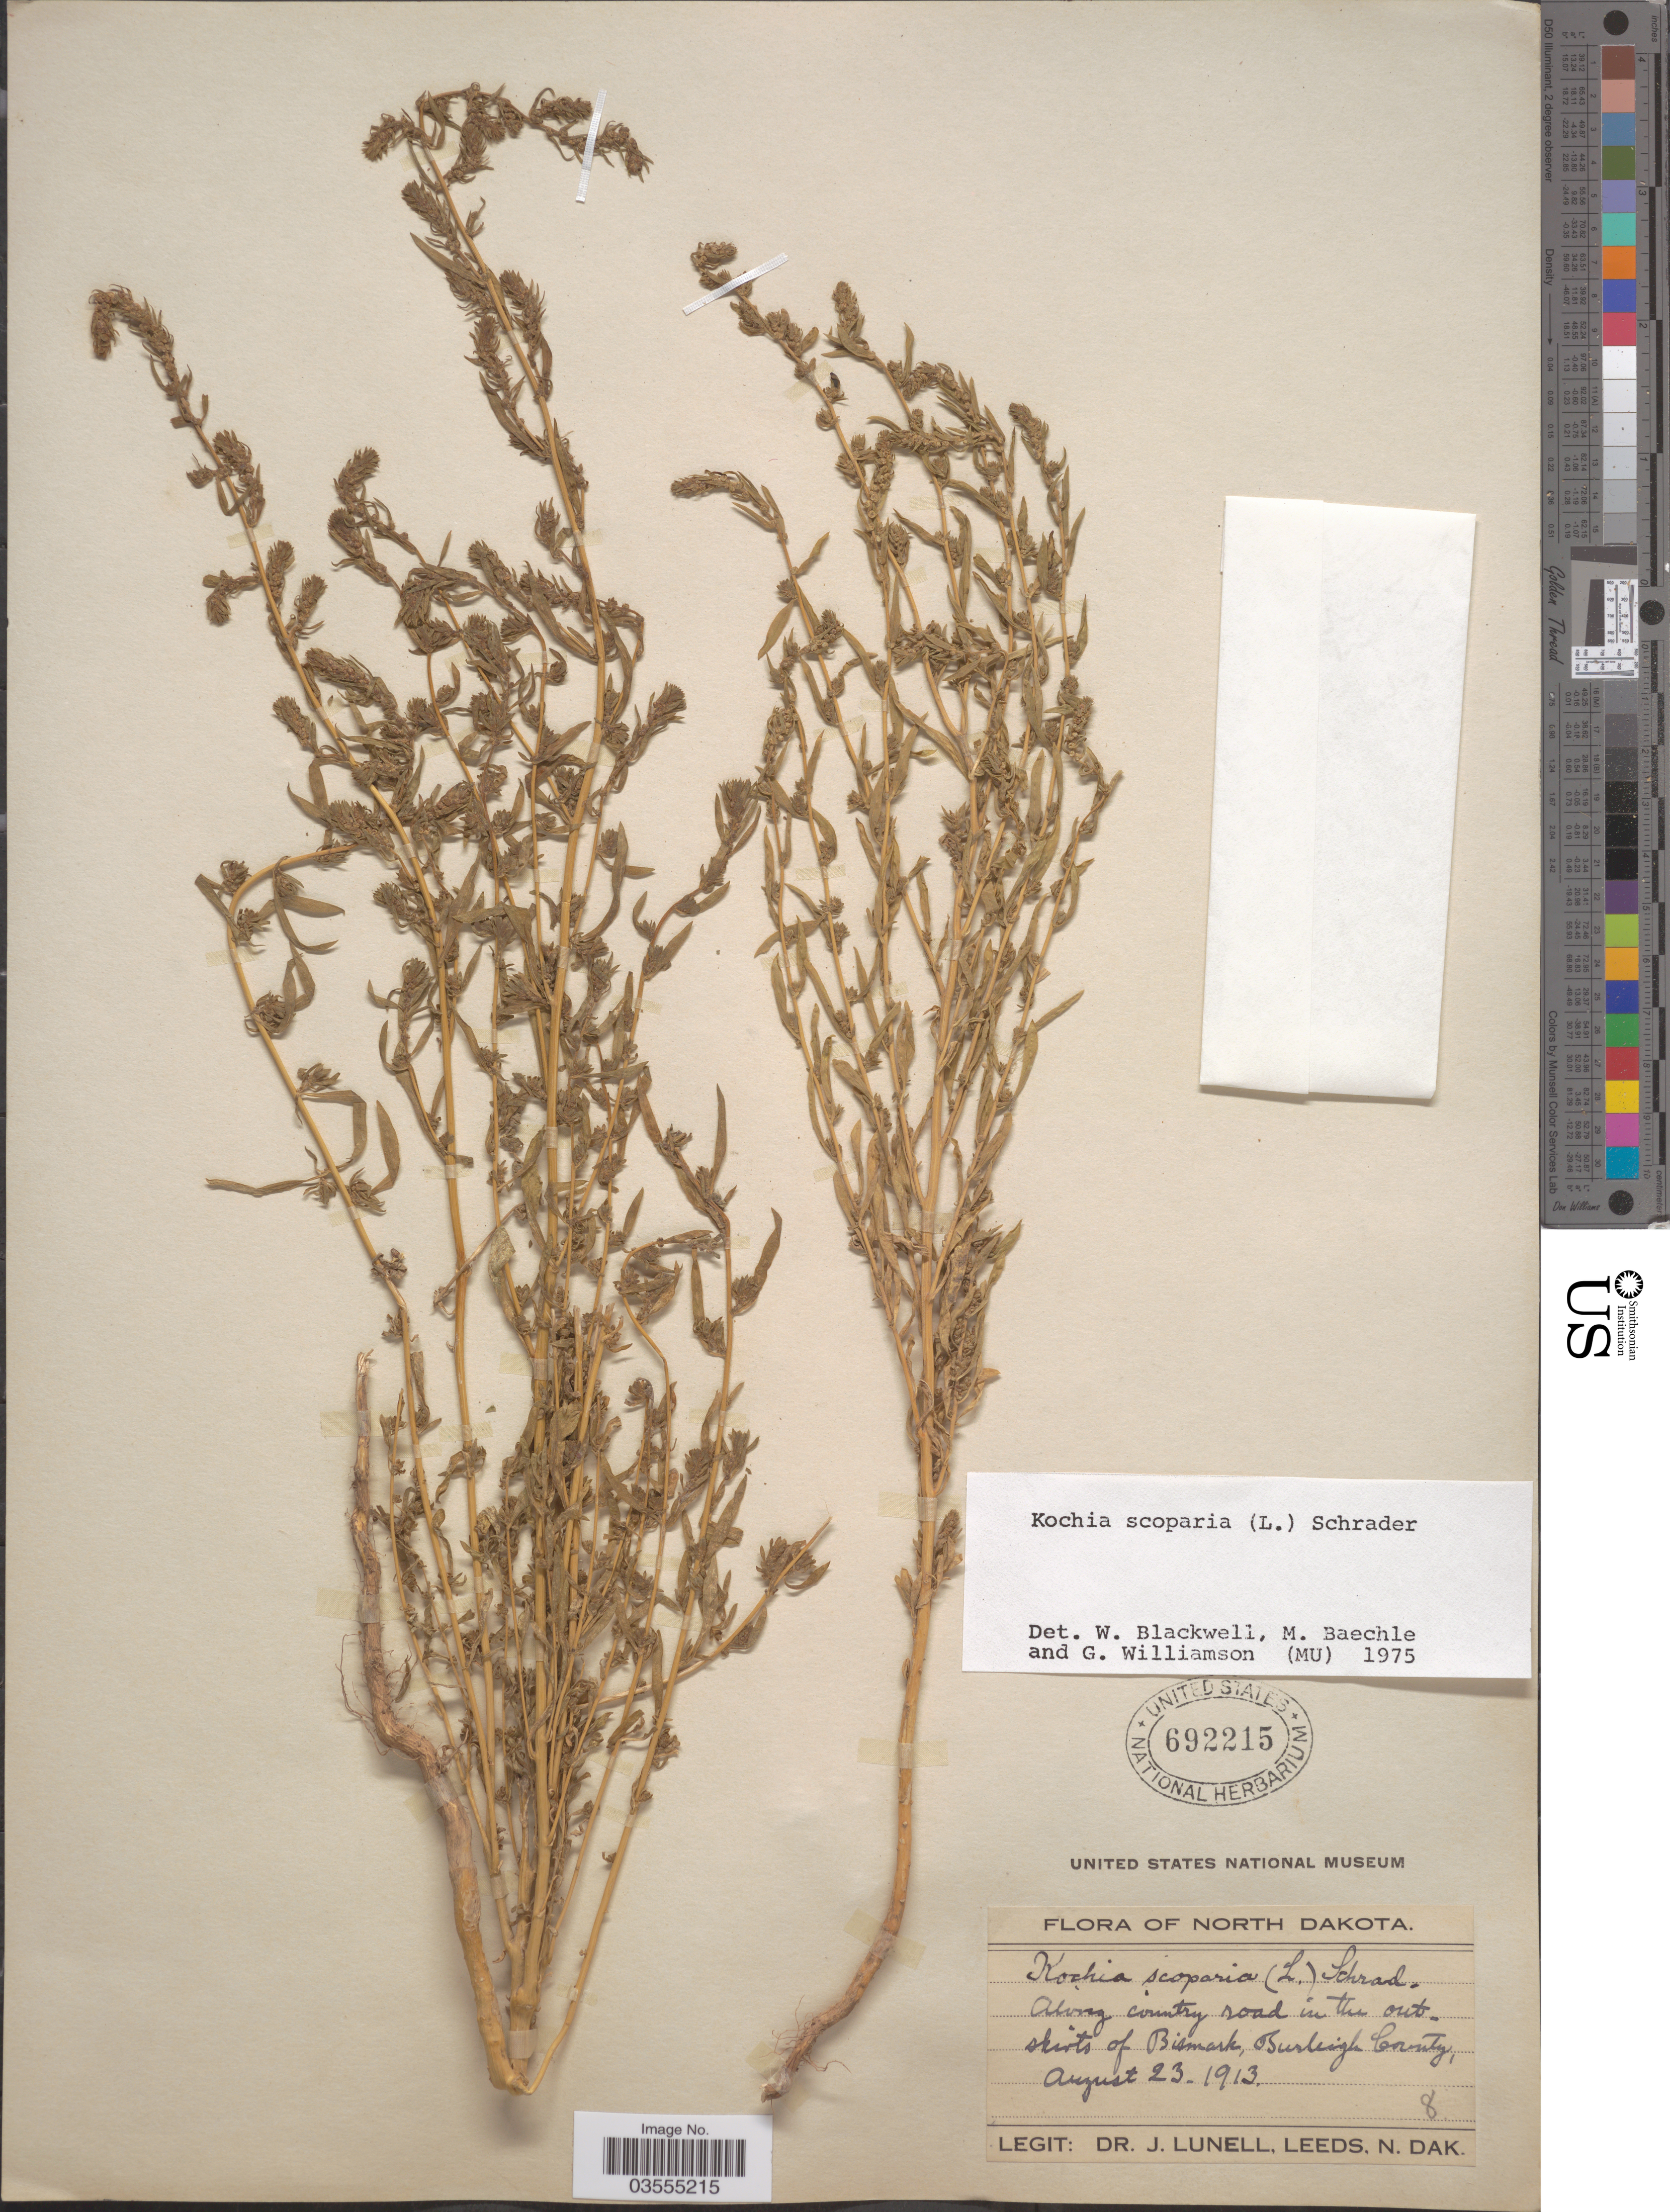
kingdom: Plantae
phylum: Tracheophyta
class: Magnoliopsida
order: Caryophyllales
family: Amaranthaceae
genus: Bassia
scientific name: Bassia scoparia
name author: (L.) Voss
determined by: U.S. National Herbarium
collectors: J. Lunell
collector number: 8?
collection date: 1913-08-23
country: United States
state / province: North Dakota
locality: Along the country road in the out-skirts of Bismark, Burleigh County.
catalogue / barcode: US 692215